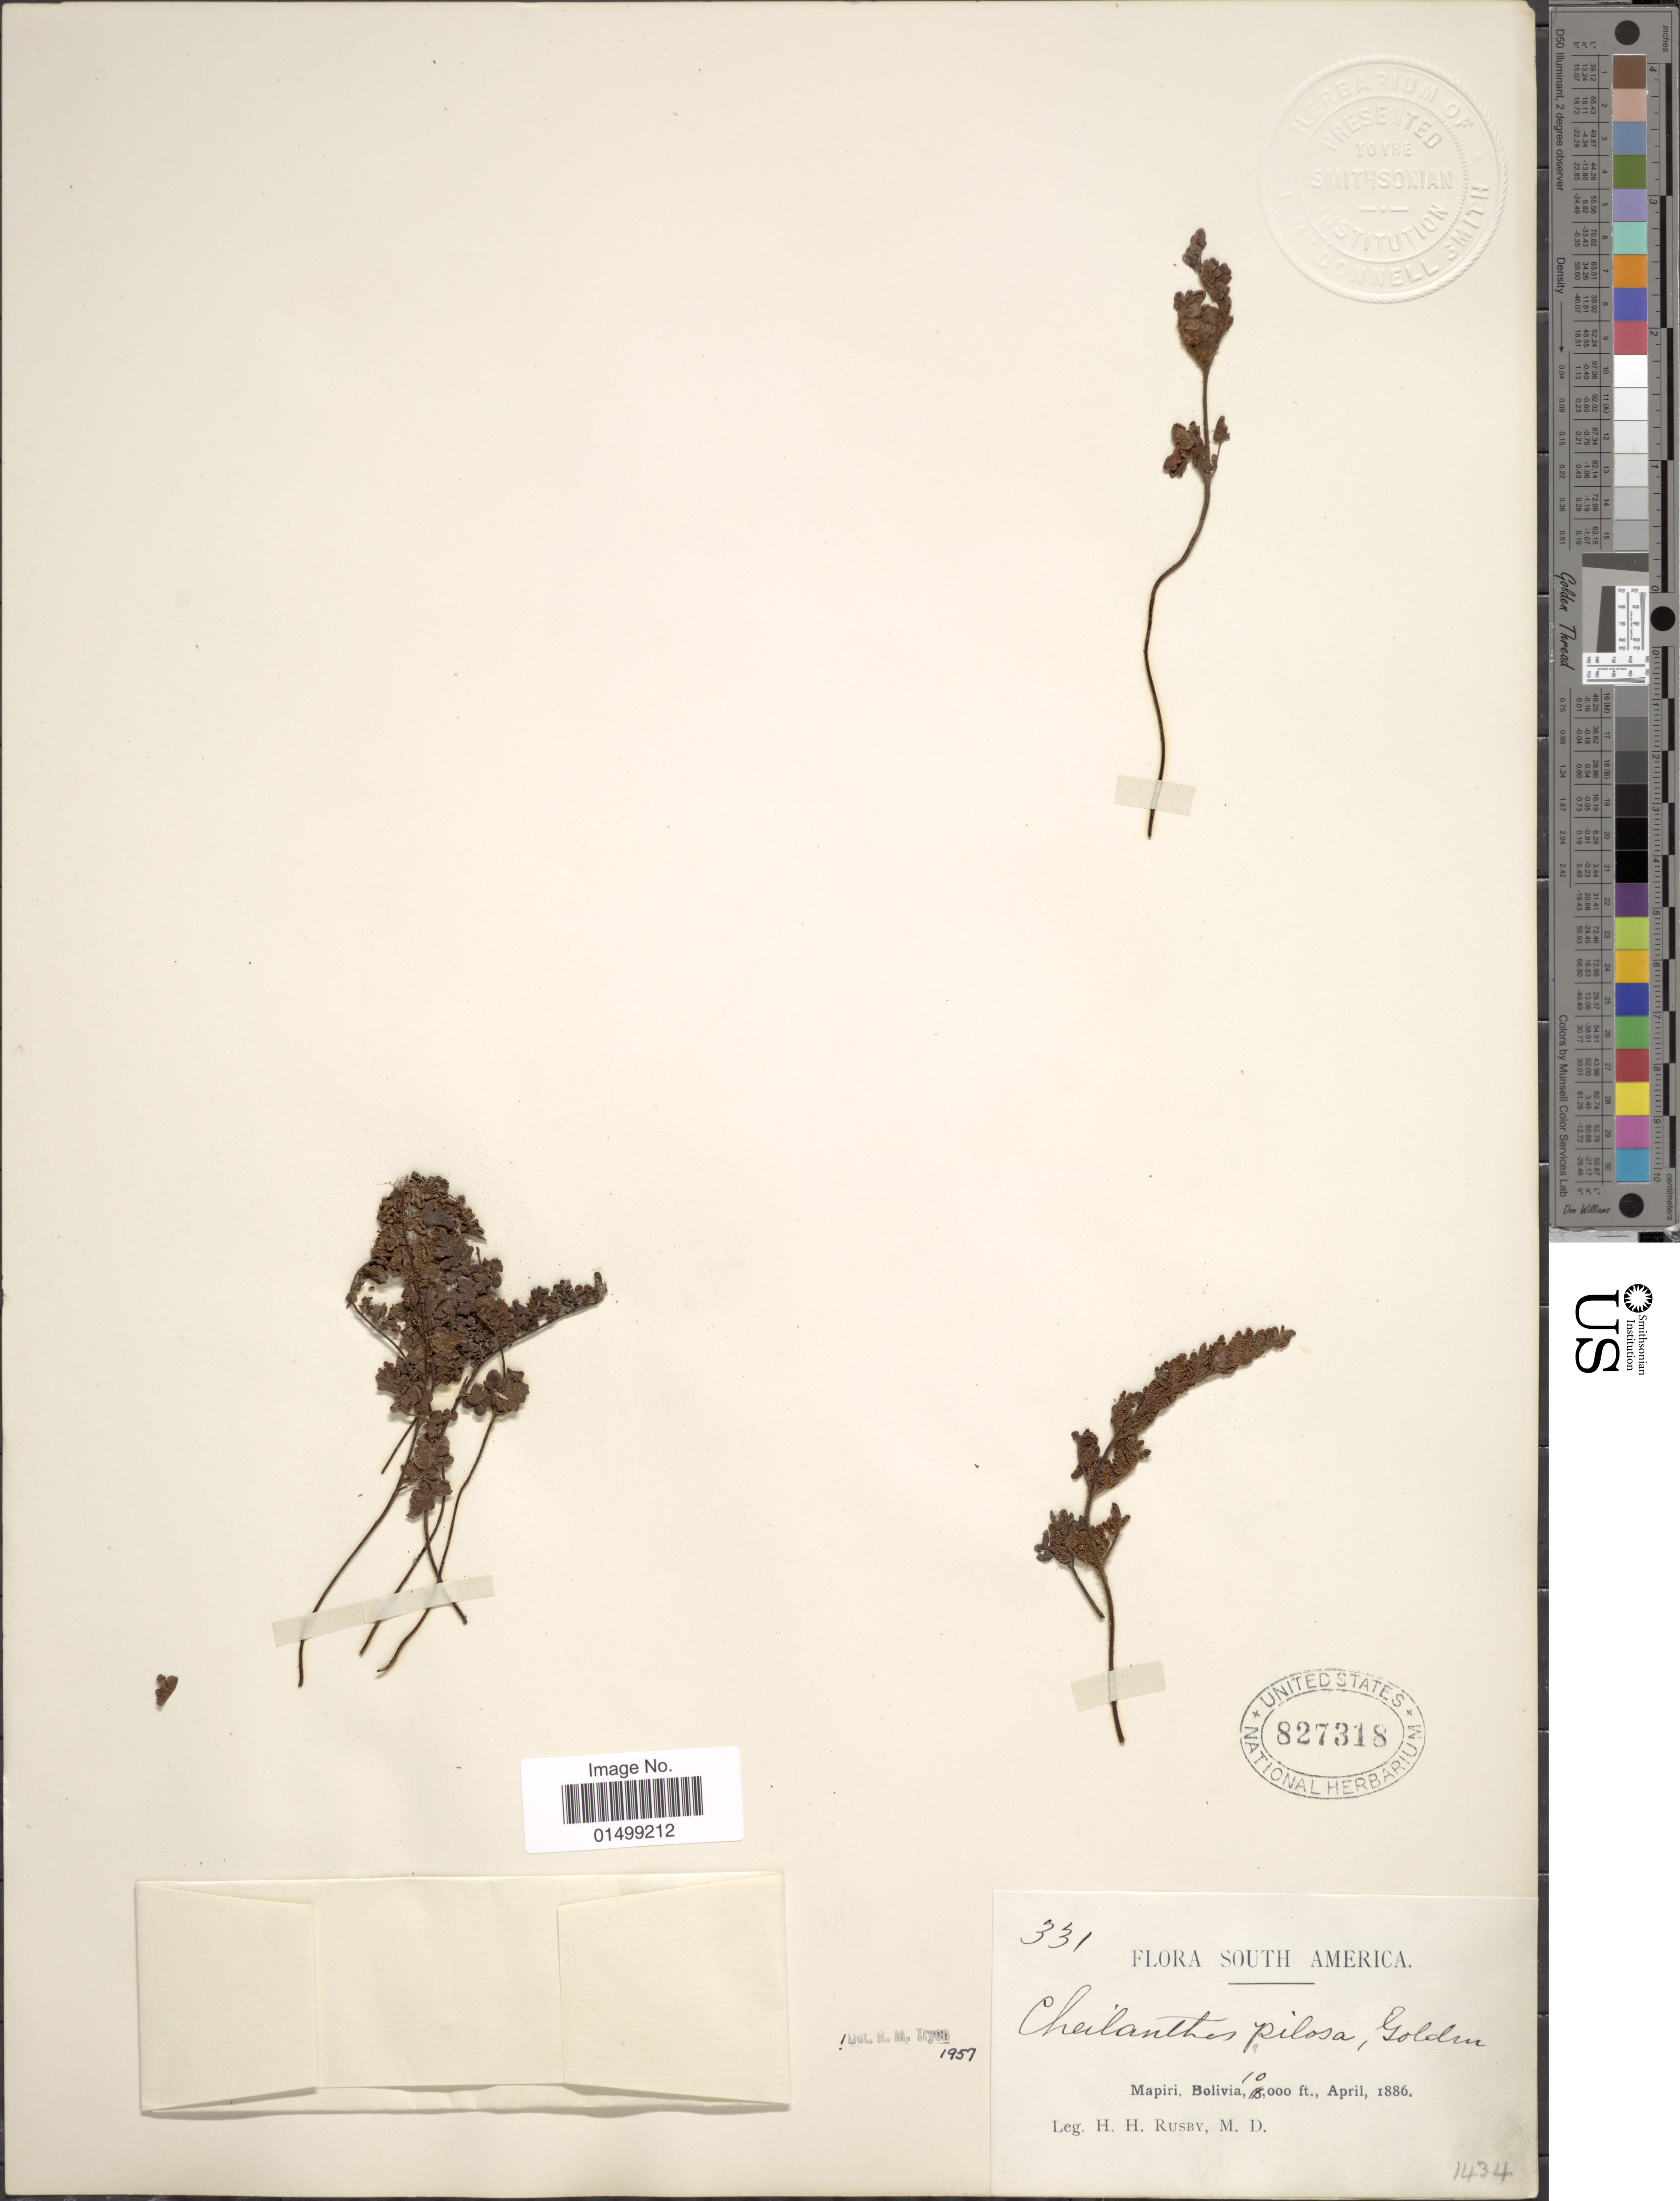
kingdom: Plantae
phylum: Tracheophyta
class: Polypodiopsida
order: Polypodiales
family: Pteridaceae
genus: Cheilanthes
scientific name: Cheilanthes pilosa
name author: Goldm.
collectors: H. H. Rusby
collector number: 331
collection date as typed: April, 1886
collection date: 1886-04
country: Bolivia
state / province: La Páz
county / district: Larecaja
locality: Mapiri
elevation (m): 3048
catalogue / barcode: US 827318